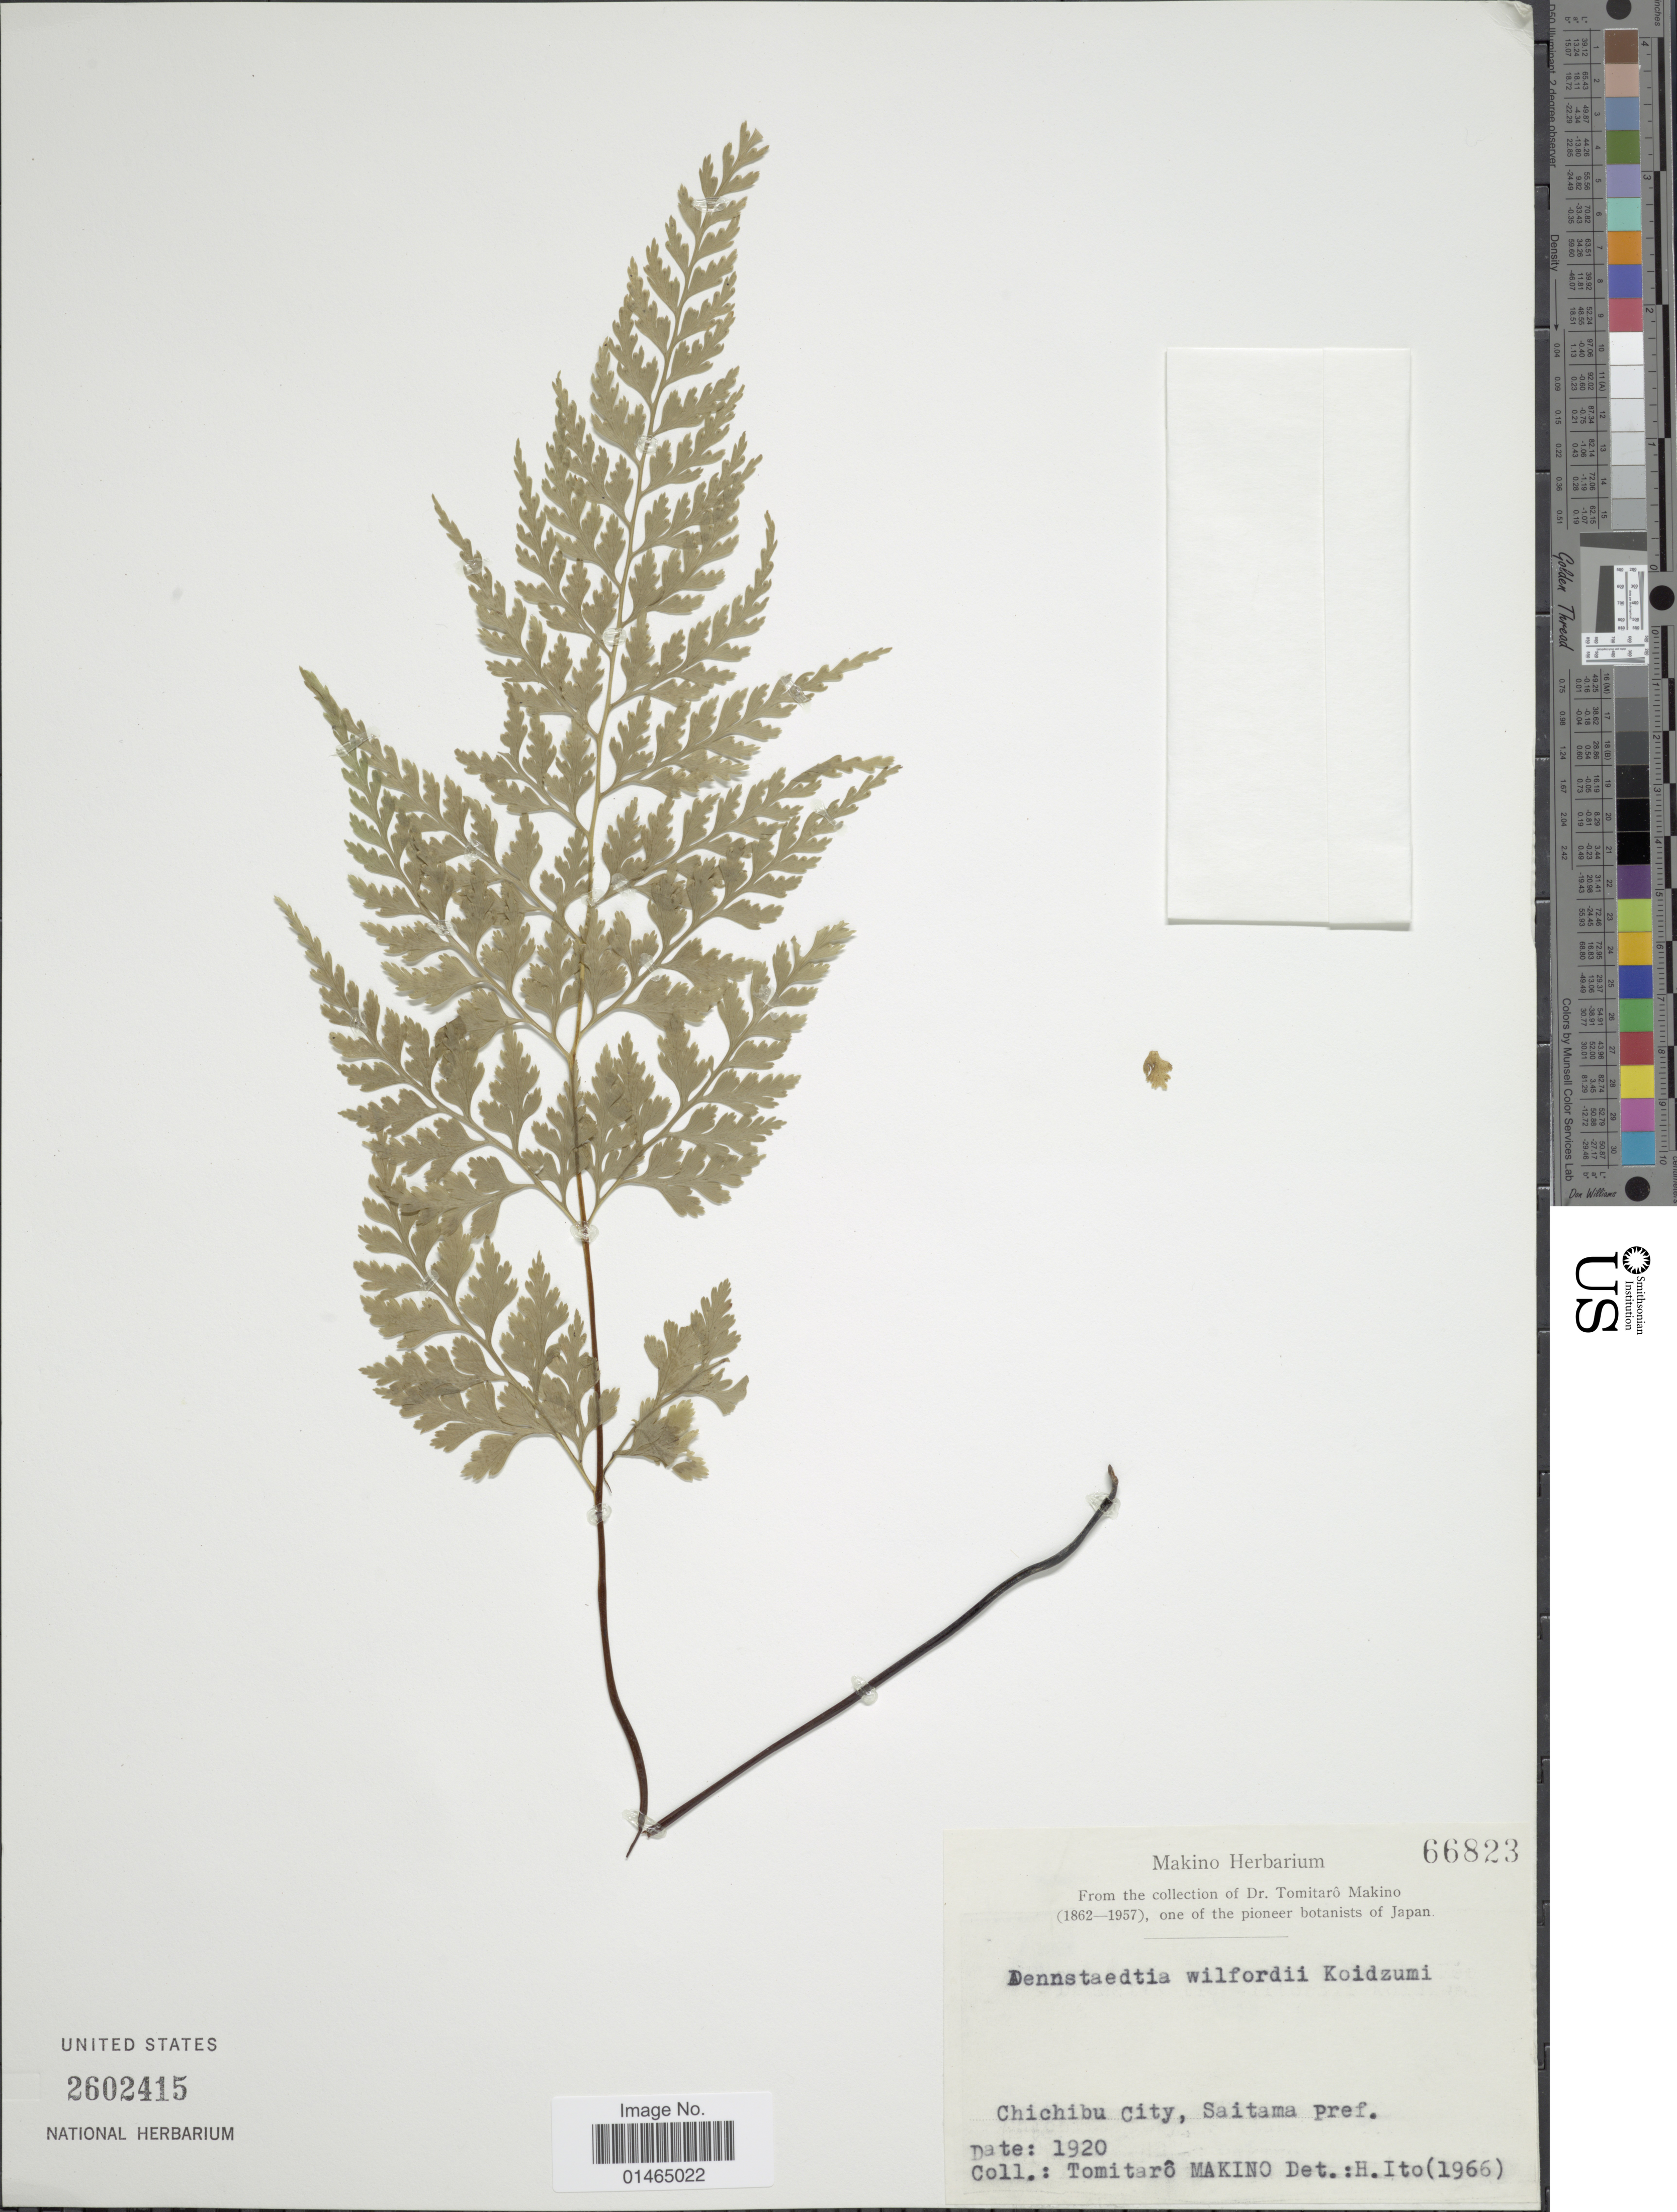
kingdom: Plantae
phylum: Tracheophyta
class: Polypodiopsida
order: Polypodiales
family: Dennstaedtiaceae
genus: Dennstaedtia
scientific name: Dennstaedtia wilfordii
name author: (T. Moore) Christ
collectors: T. Makino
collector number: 66823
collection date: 1920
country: Japan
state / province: Saitama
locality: Chichibu City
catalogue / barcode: US 2602415